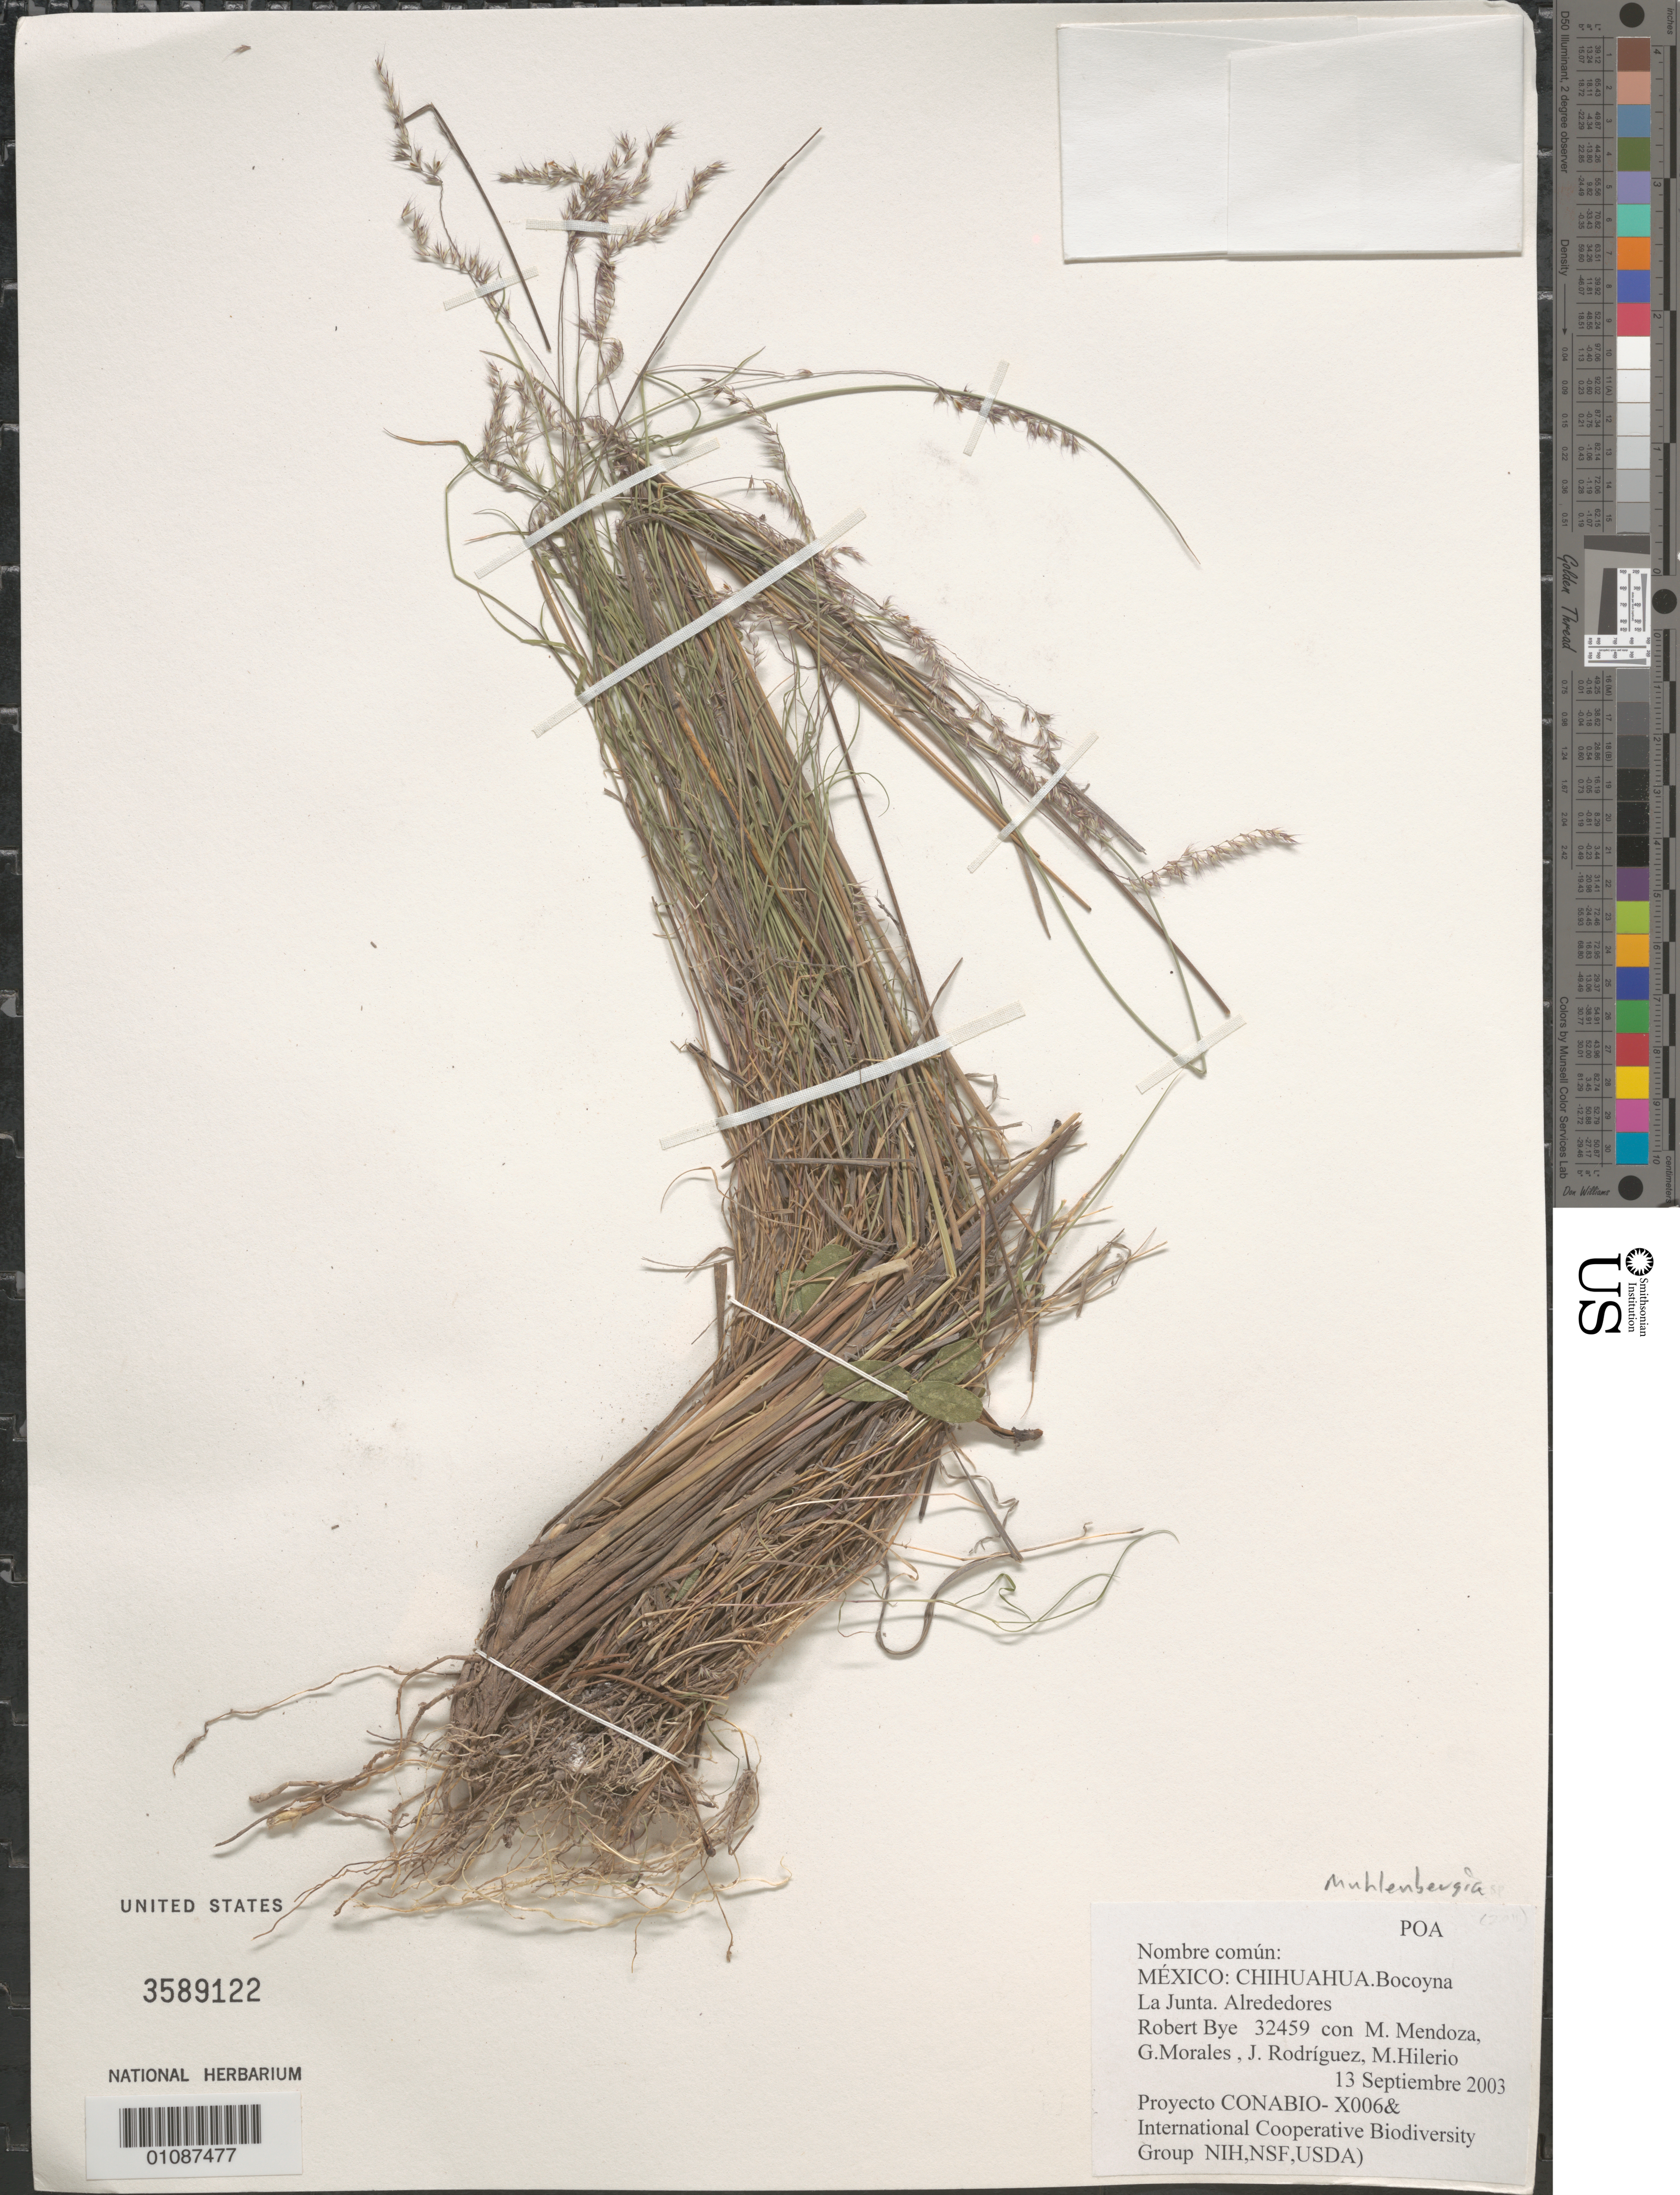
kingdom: Plantae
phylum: Tracheophyta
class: Liliopsida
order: Poales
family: Poaceae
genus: Muhlenbergia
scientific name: Muhlenbergia sp.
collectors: R. A. Bye, M. Mendoza Garcia, G. Morales, J. Rodríguez & M. Hilerio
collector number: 32459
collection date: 2003-09-13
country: Mexico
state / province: Chihuahua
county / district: Bocoyna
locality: La Junta, Alrededores.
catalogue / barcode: US 3589122